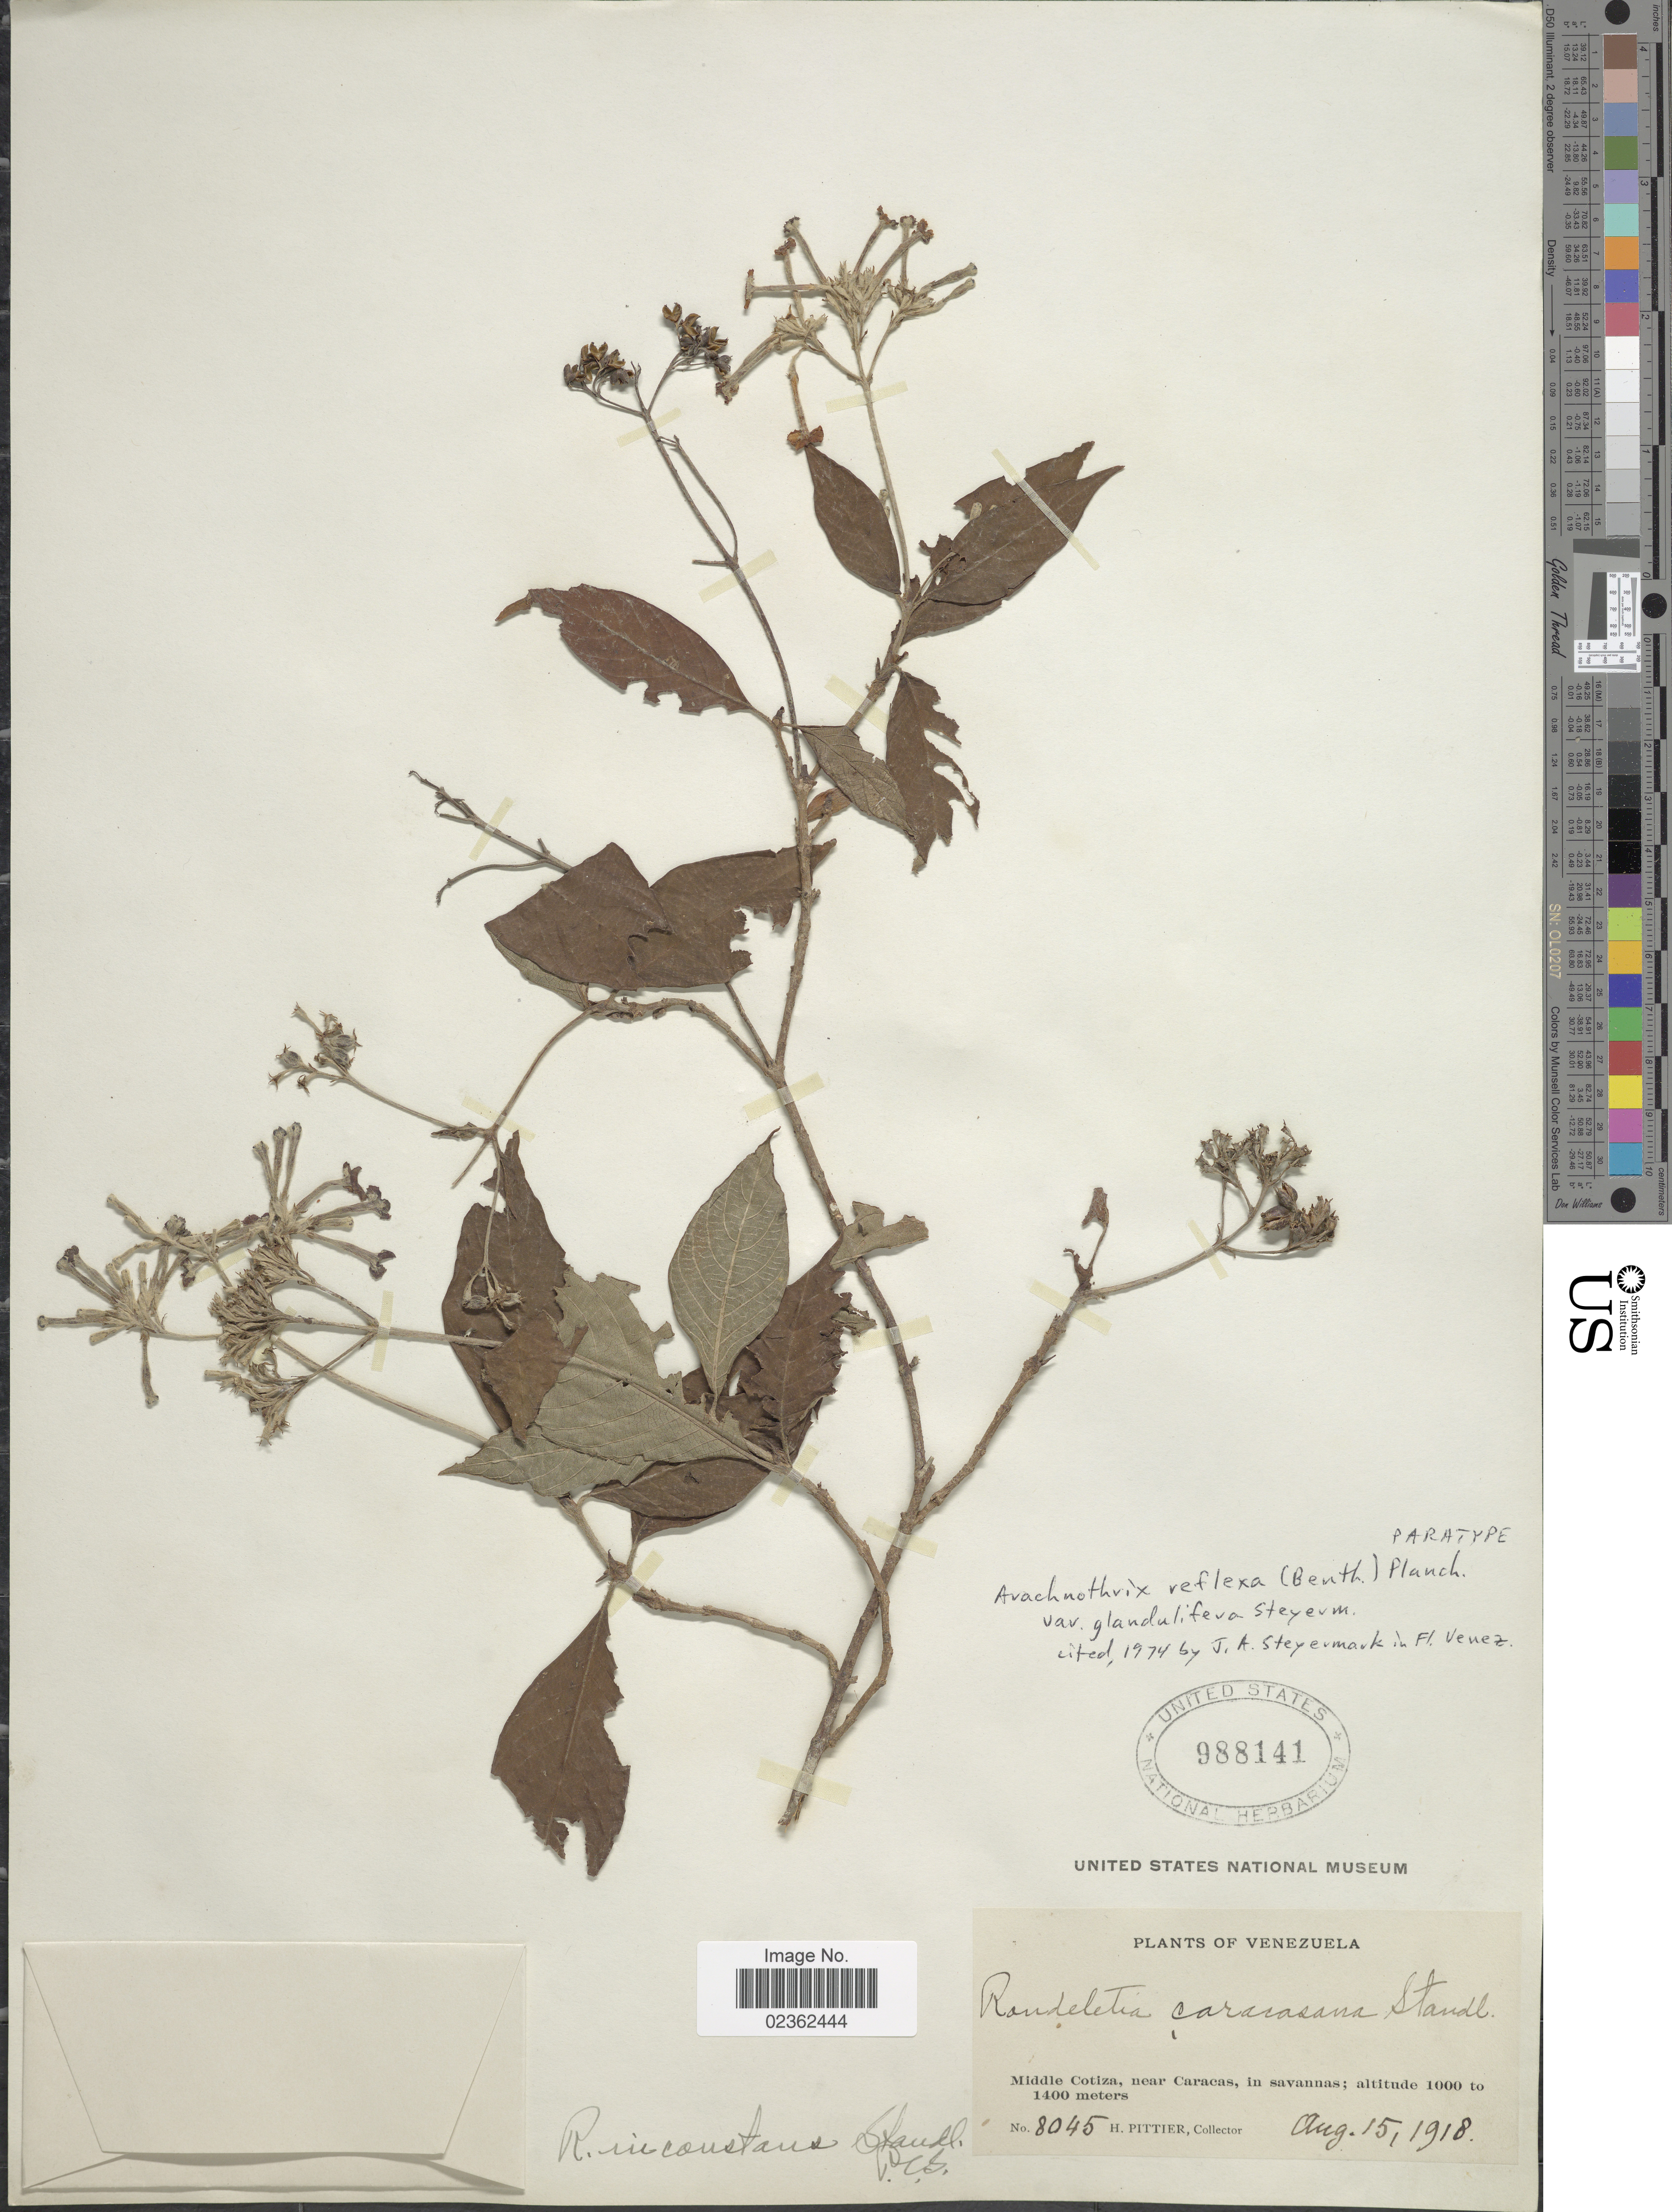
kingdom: Plantae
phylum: Tracheophyta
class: Magnoliopsida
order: Gentianales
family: Rubiaceae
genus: Arachnothryx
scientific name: Arachnothryx reflexa var. glandulifera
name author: Steyerm.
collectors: H. F. Pittier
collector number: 8045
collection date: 1918-08-15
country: Venezuela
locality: Middle Cotiza, near Caracas, in savannas.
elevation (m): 1000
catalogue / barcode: US 988141